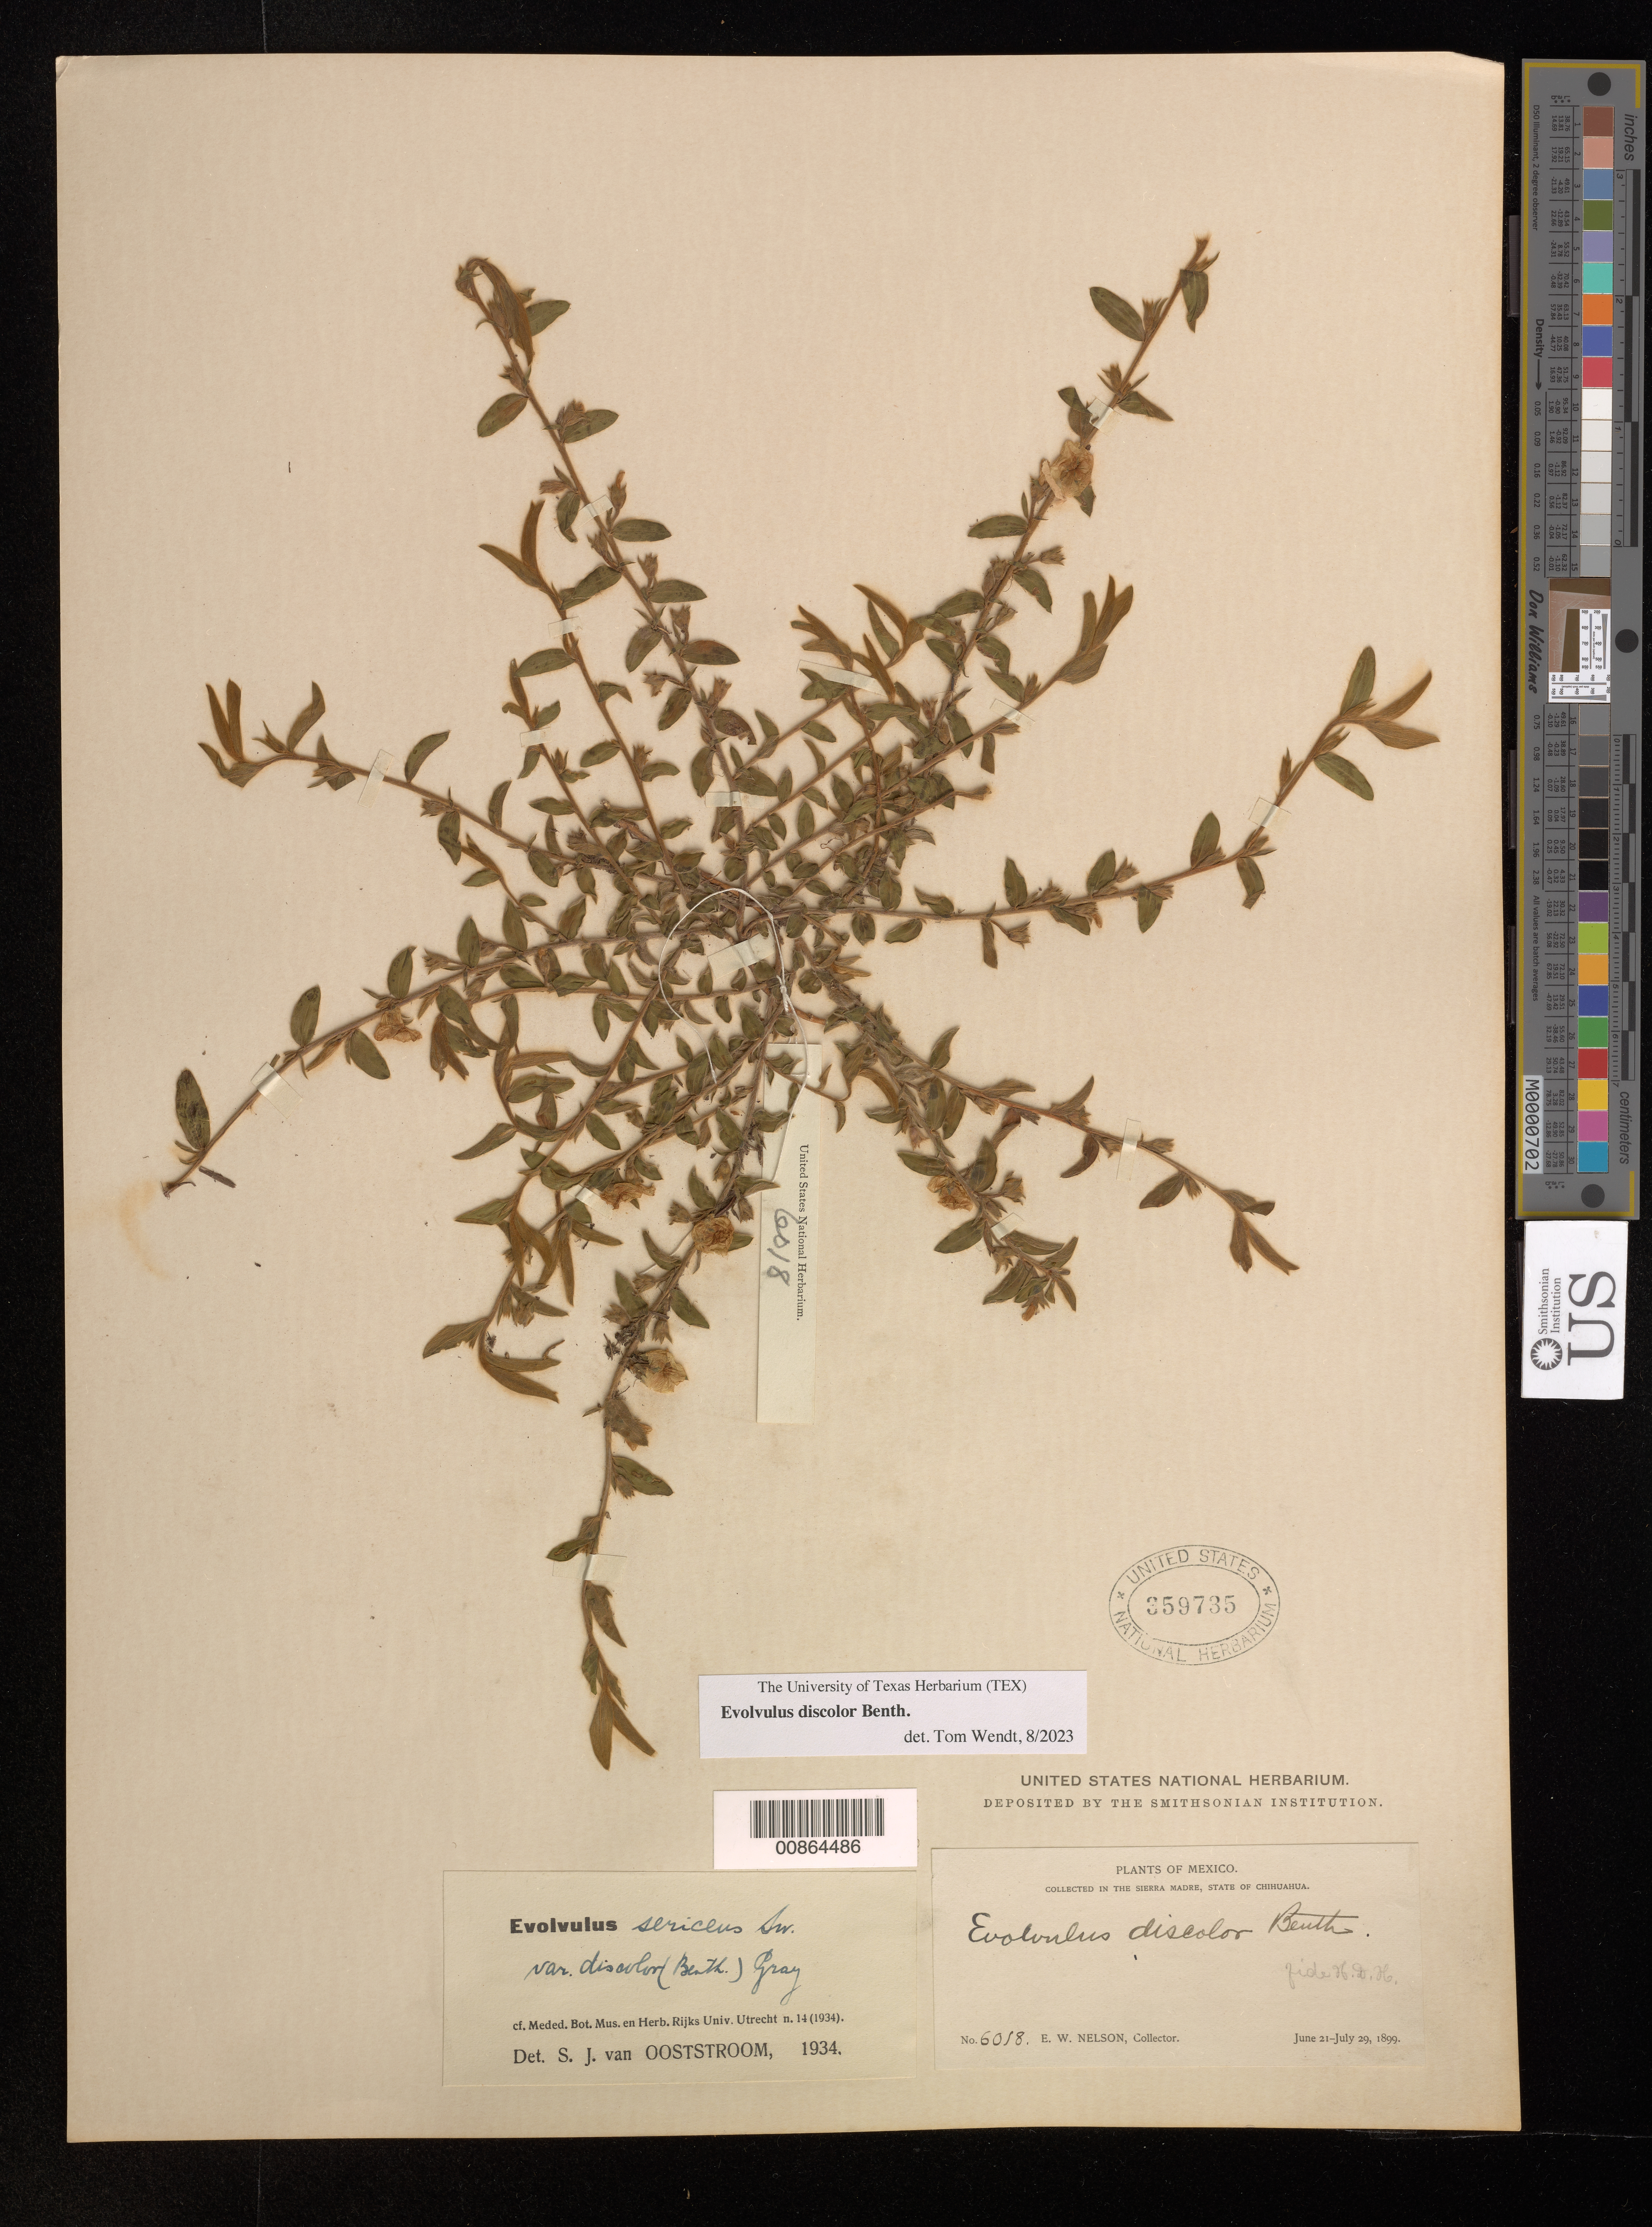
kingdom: Plantae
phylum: Tracheophyta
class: Magnoliopsida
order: Solanales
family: Convolvulaceae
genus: Evolvulus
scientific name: Evolvulus discolor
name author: Benth.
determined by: Wendt, Thomas L.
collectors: E. W. Nelson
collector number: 6018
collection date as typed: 21 Jun 1899 to 29 Jul 1899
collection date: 1899-06-21/1899-07-29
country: Mexico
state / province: Chihuahua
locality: Sierra Madre, Chihuahua.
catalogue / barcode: US 359735